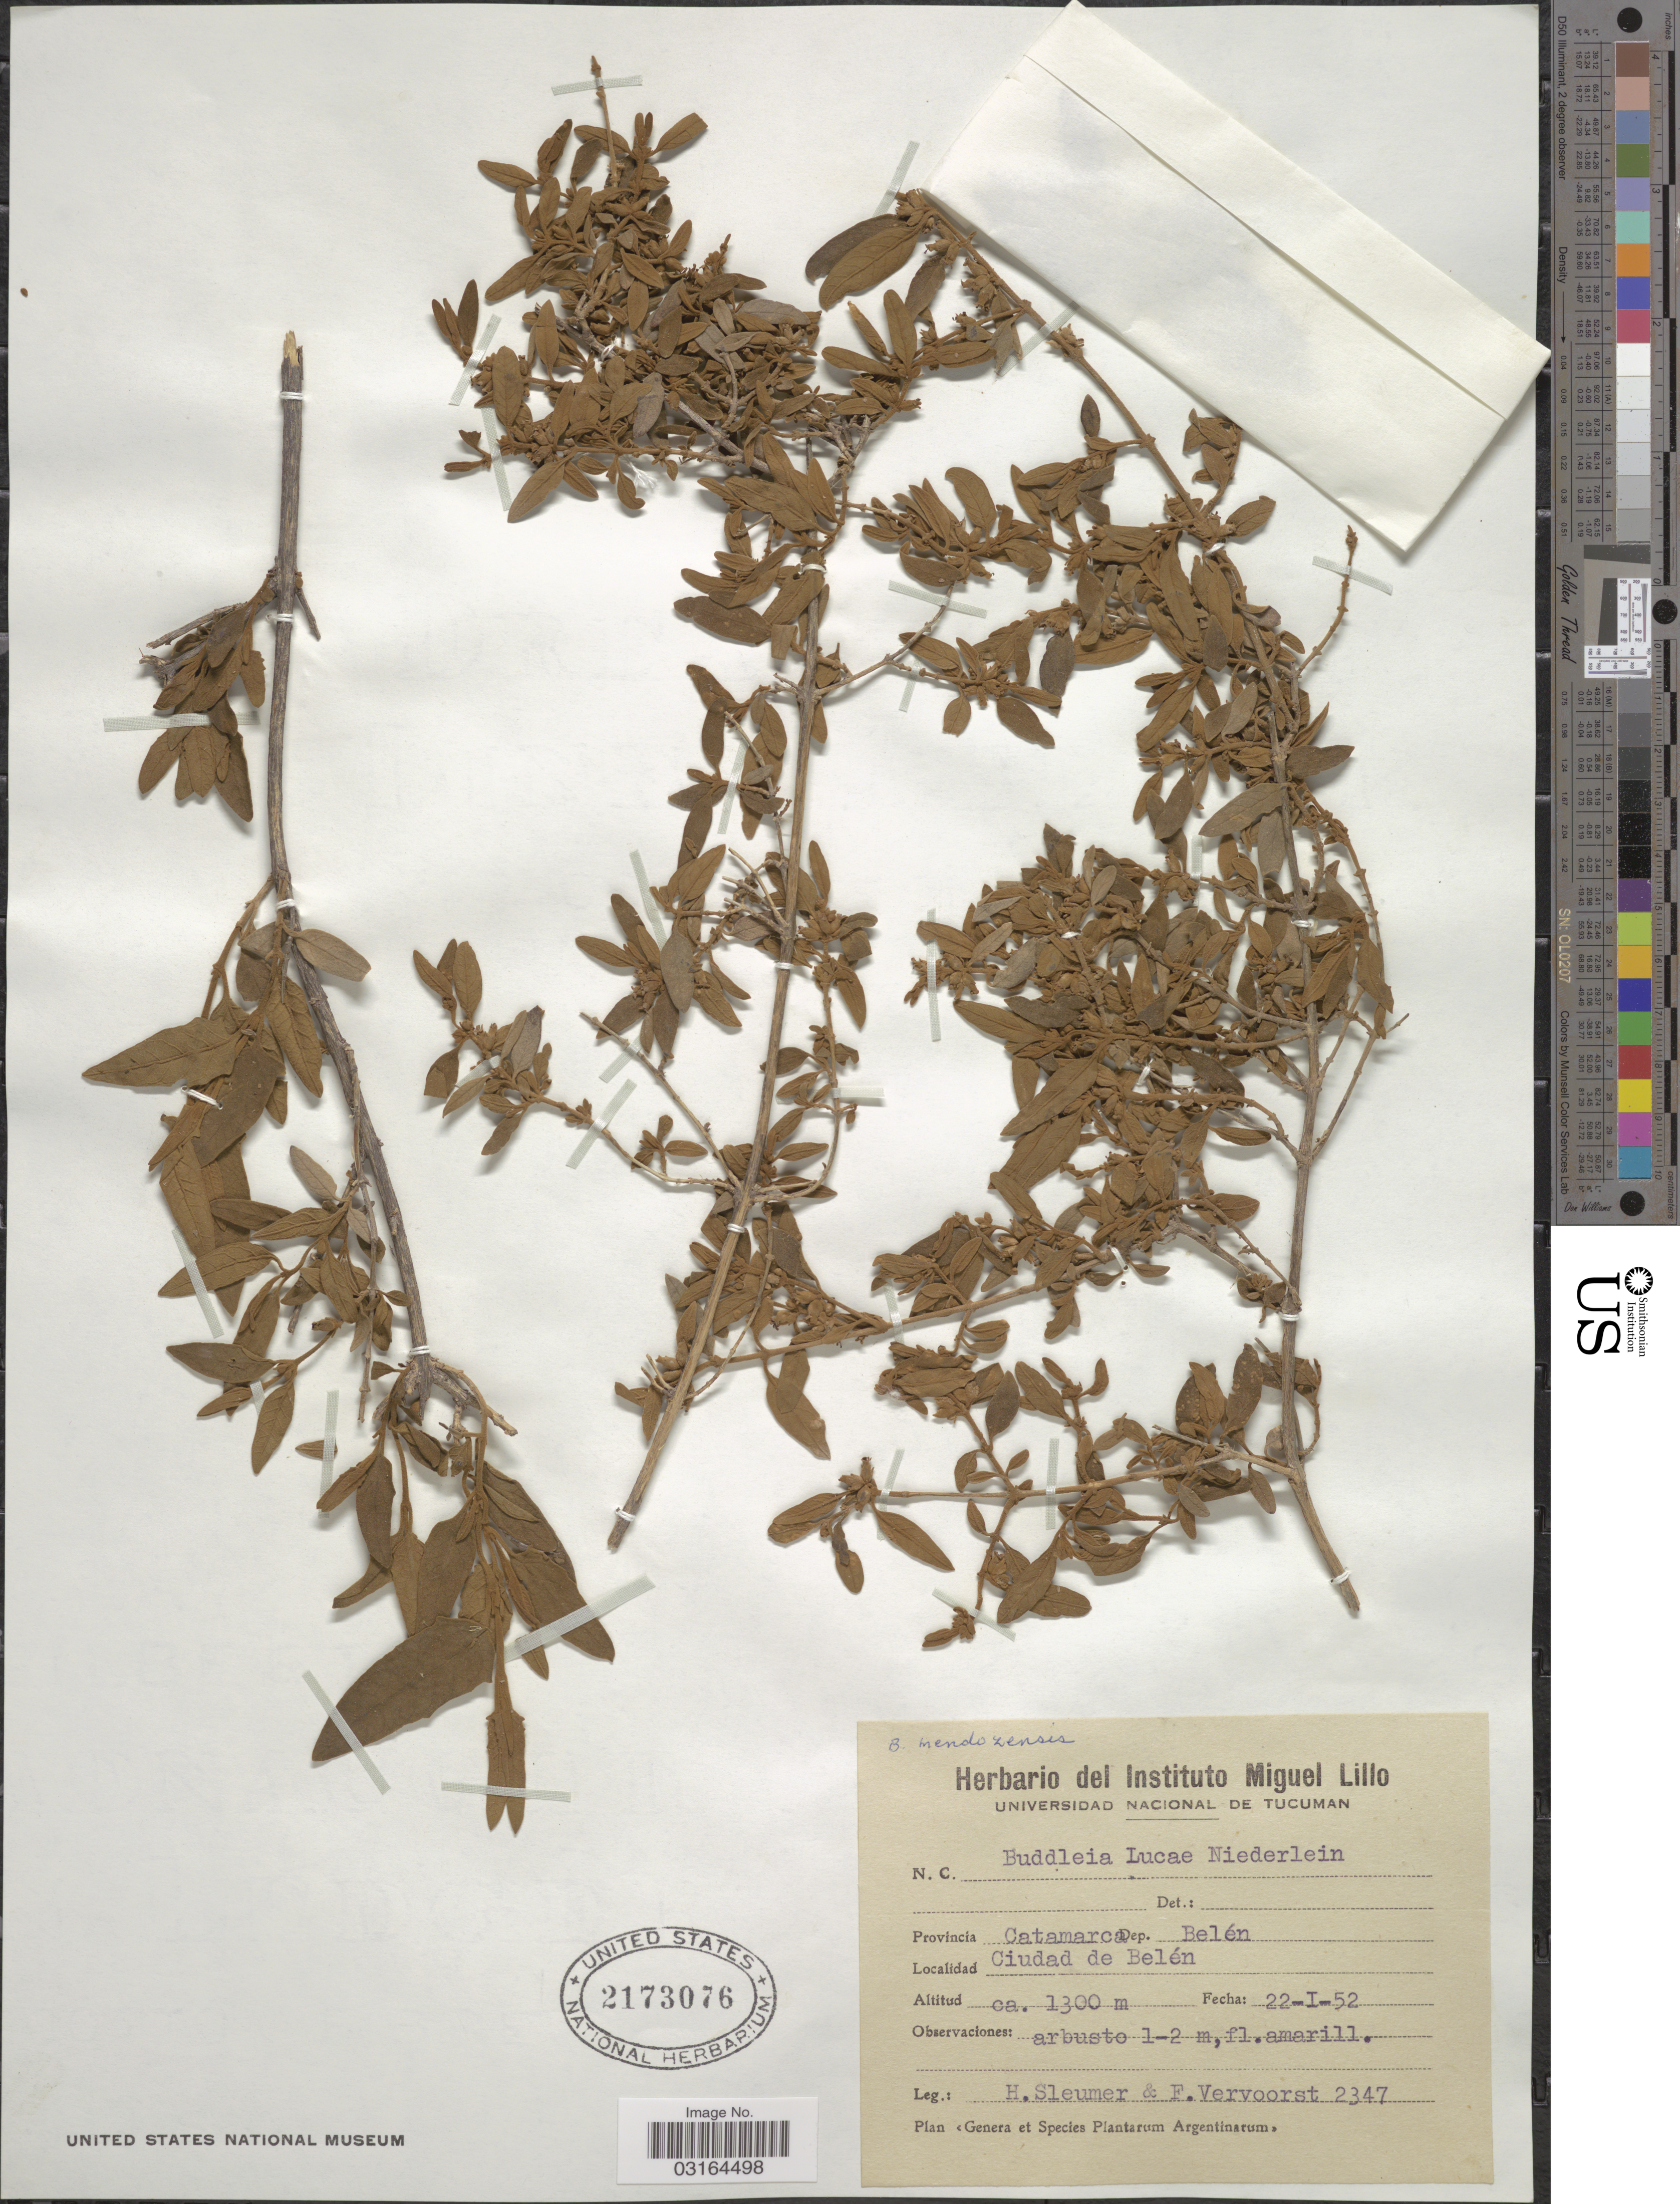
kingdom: Plantae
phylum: Tracheophyta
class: Magnoliopsida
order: Lamiales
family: Scrophulariaceae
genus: Buddleja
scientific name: Buddleja mendozensis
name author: Gillet ex Benth.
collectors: H. O. Sleumer & F. Vervoorst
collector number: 2347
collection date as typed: Transcribed d/m/y: 22/1/52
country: Argentina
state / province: Catamarca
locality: Provincia Catamarca. Dep. Belén. Ciudad de Belén.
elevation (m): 1300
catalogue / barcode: US 2173076